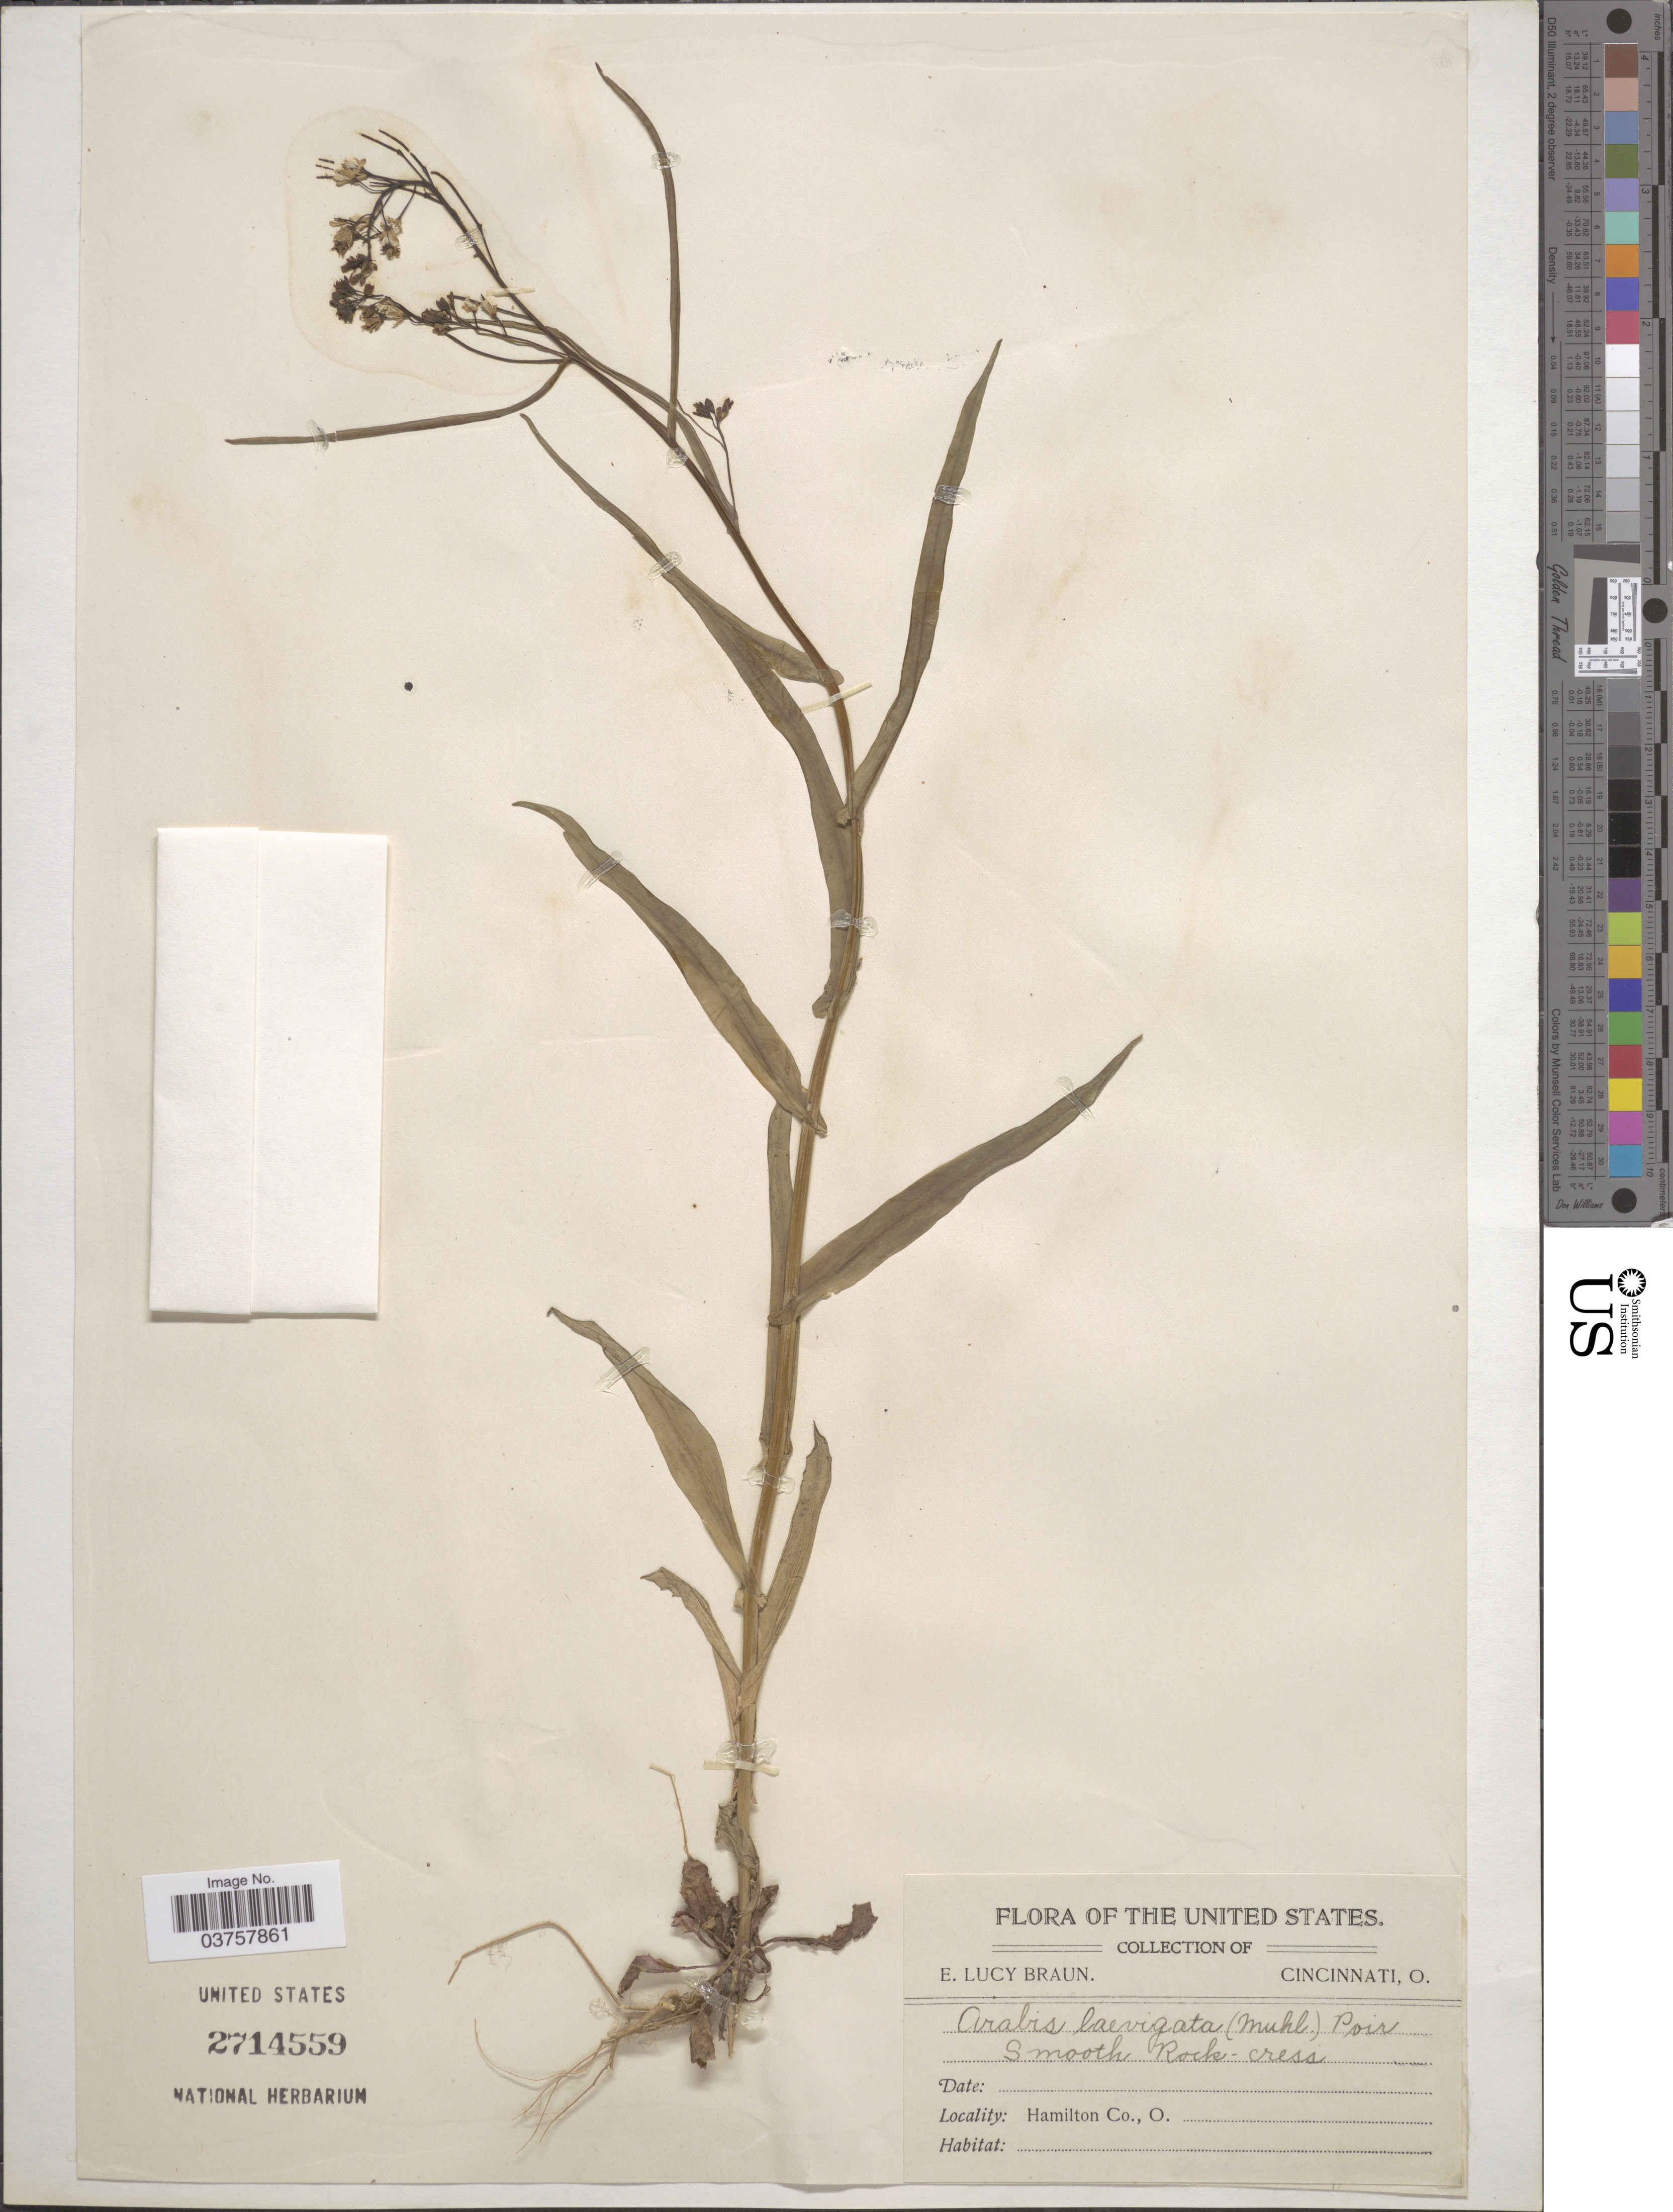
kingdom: Plantae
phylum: Tracheophyta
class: Magnoliopsida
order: Brassicales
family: Brassicaceae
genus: Arabis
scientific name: Arabis laevigata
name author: (Muhl. ex Willd.) Poir.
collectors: E. L. Braun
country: United States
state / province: Ohio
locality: Smooth Rock- cress. Hamilton Co.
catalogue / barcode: US 2714559